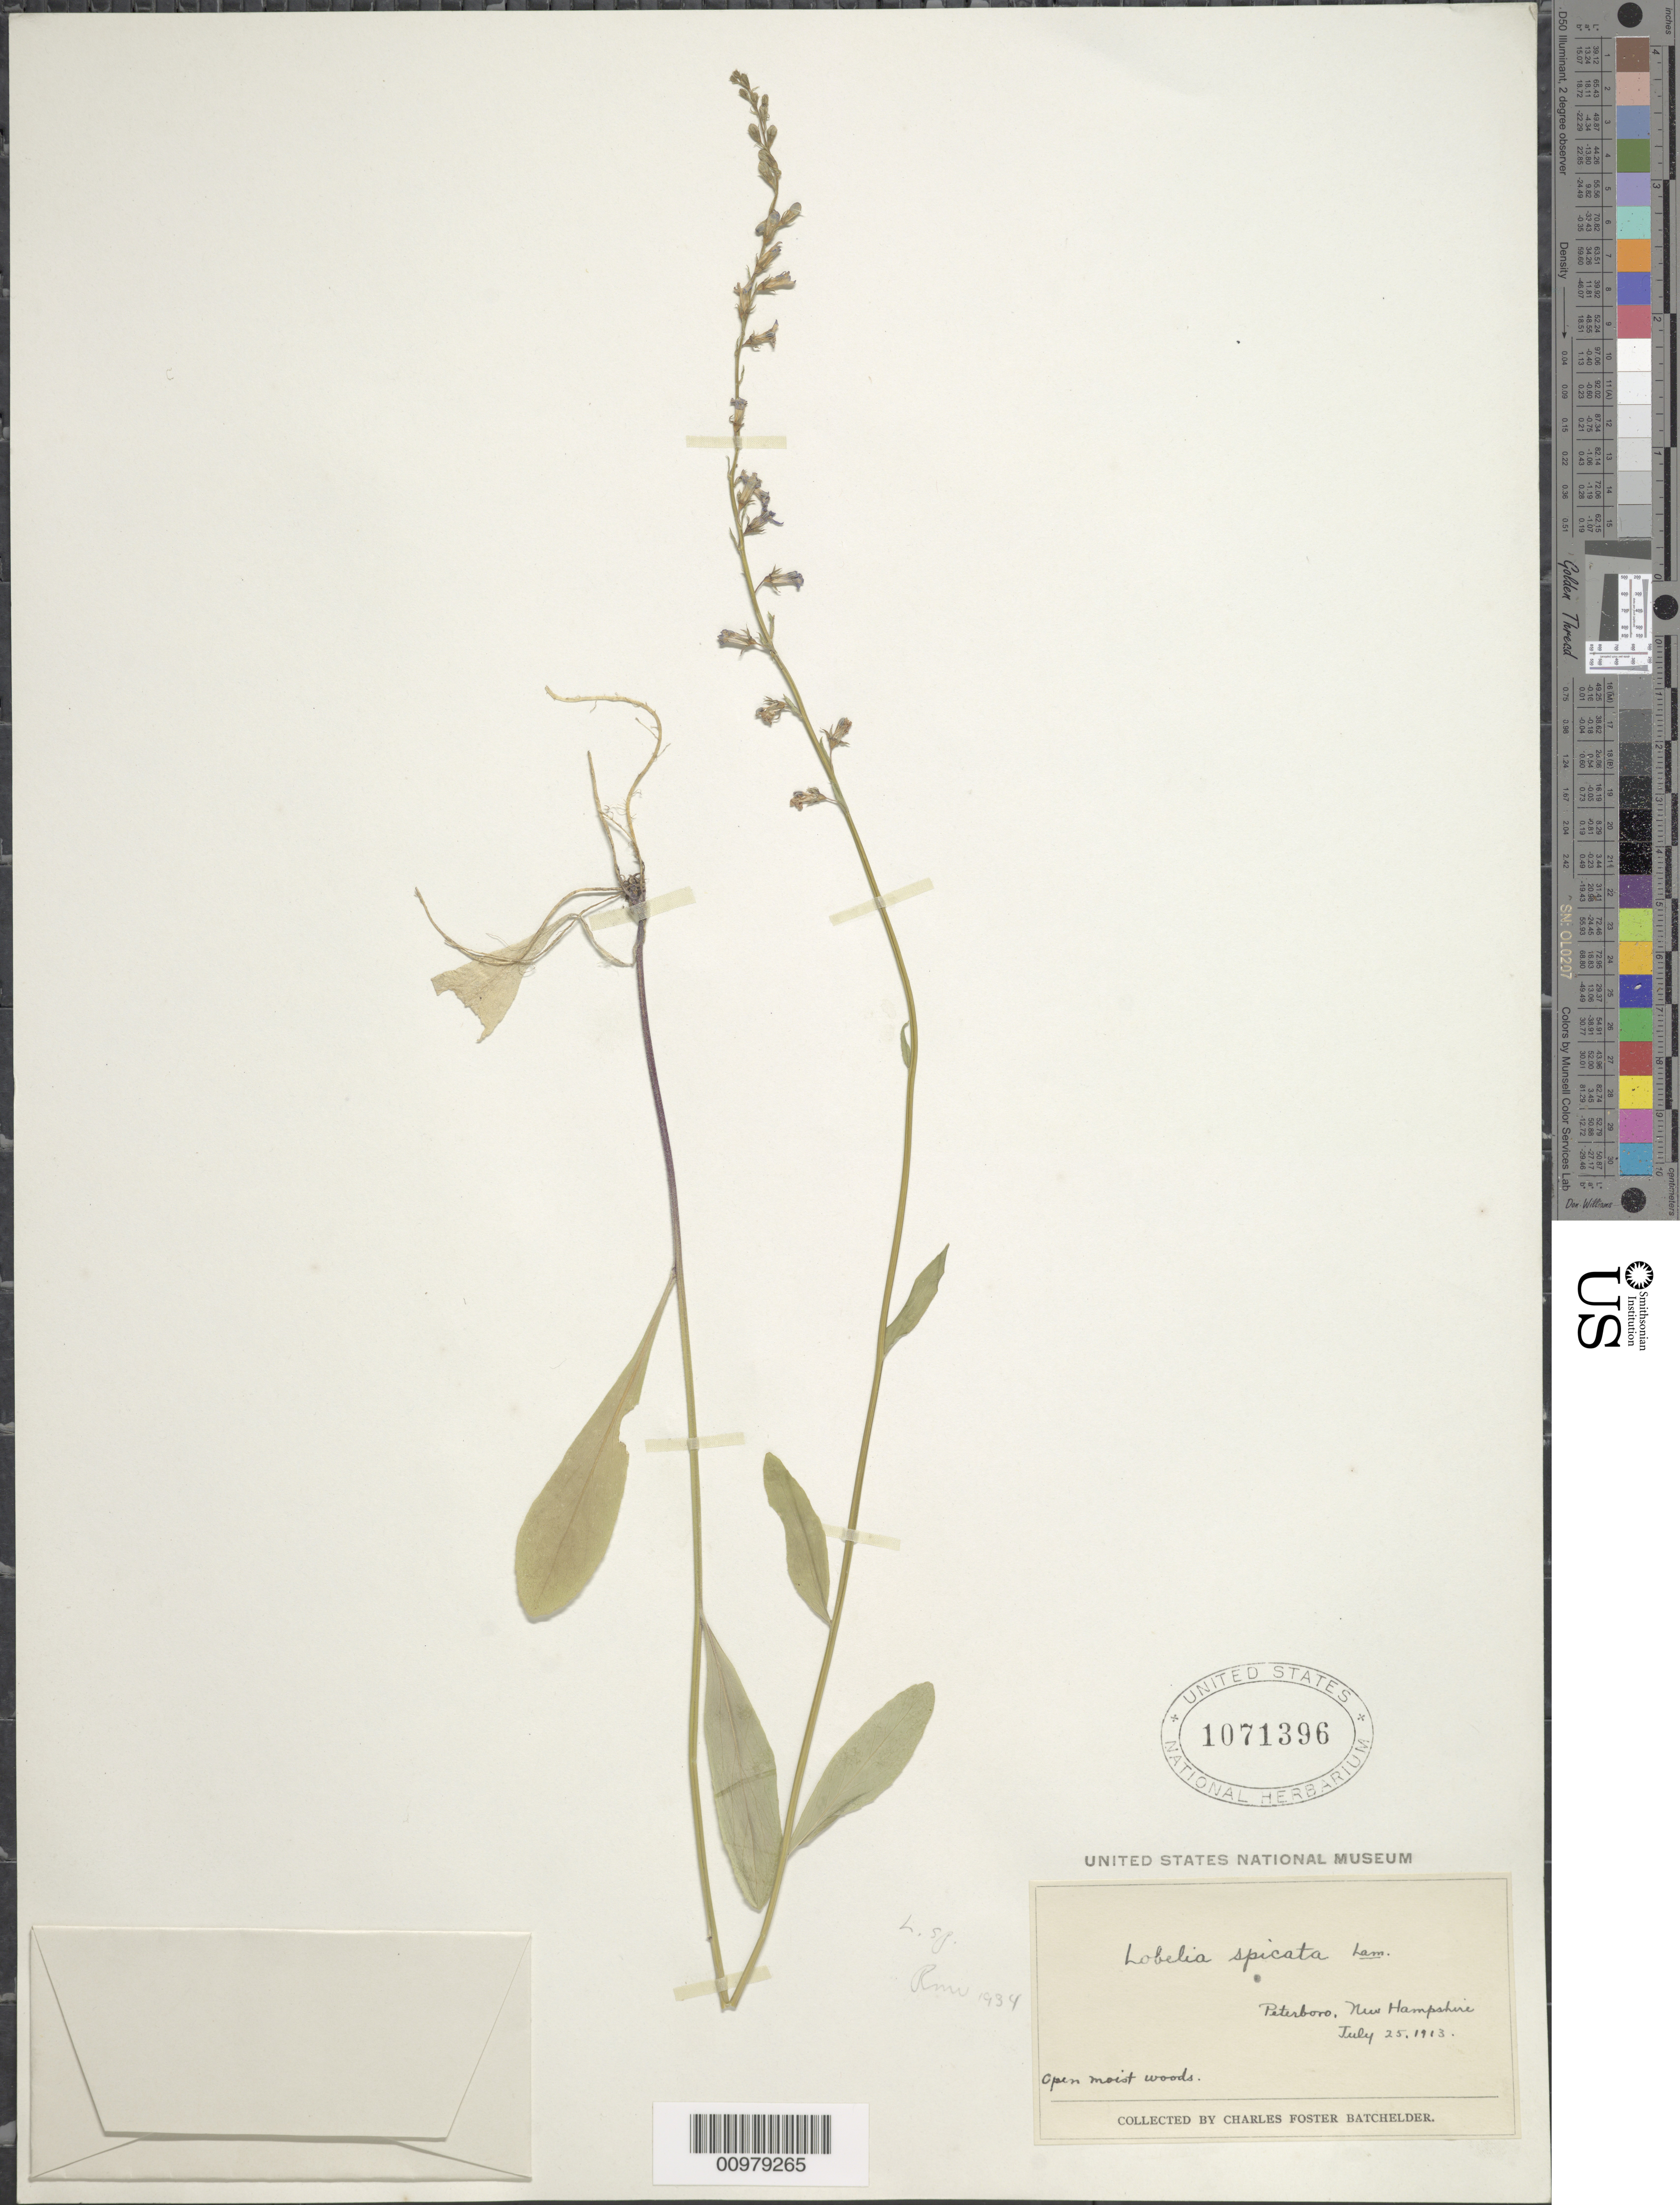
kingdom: Plantae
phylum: Tracheophyta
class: Magnoliopsida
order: Asterales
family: Campanulaceae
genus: Lobelia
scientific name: Lobelia spicata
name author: Lam.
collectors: C. Batchelder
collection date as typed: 25 Jul 1913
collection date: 1913-07-25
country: United States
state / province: New Hampshire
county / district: Hillsborough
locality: Peterborough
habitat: open moist woods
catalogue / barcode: US 1071396